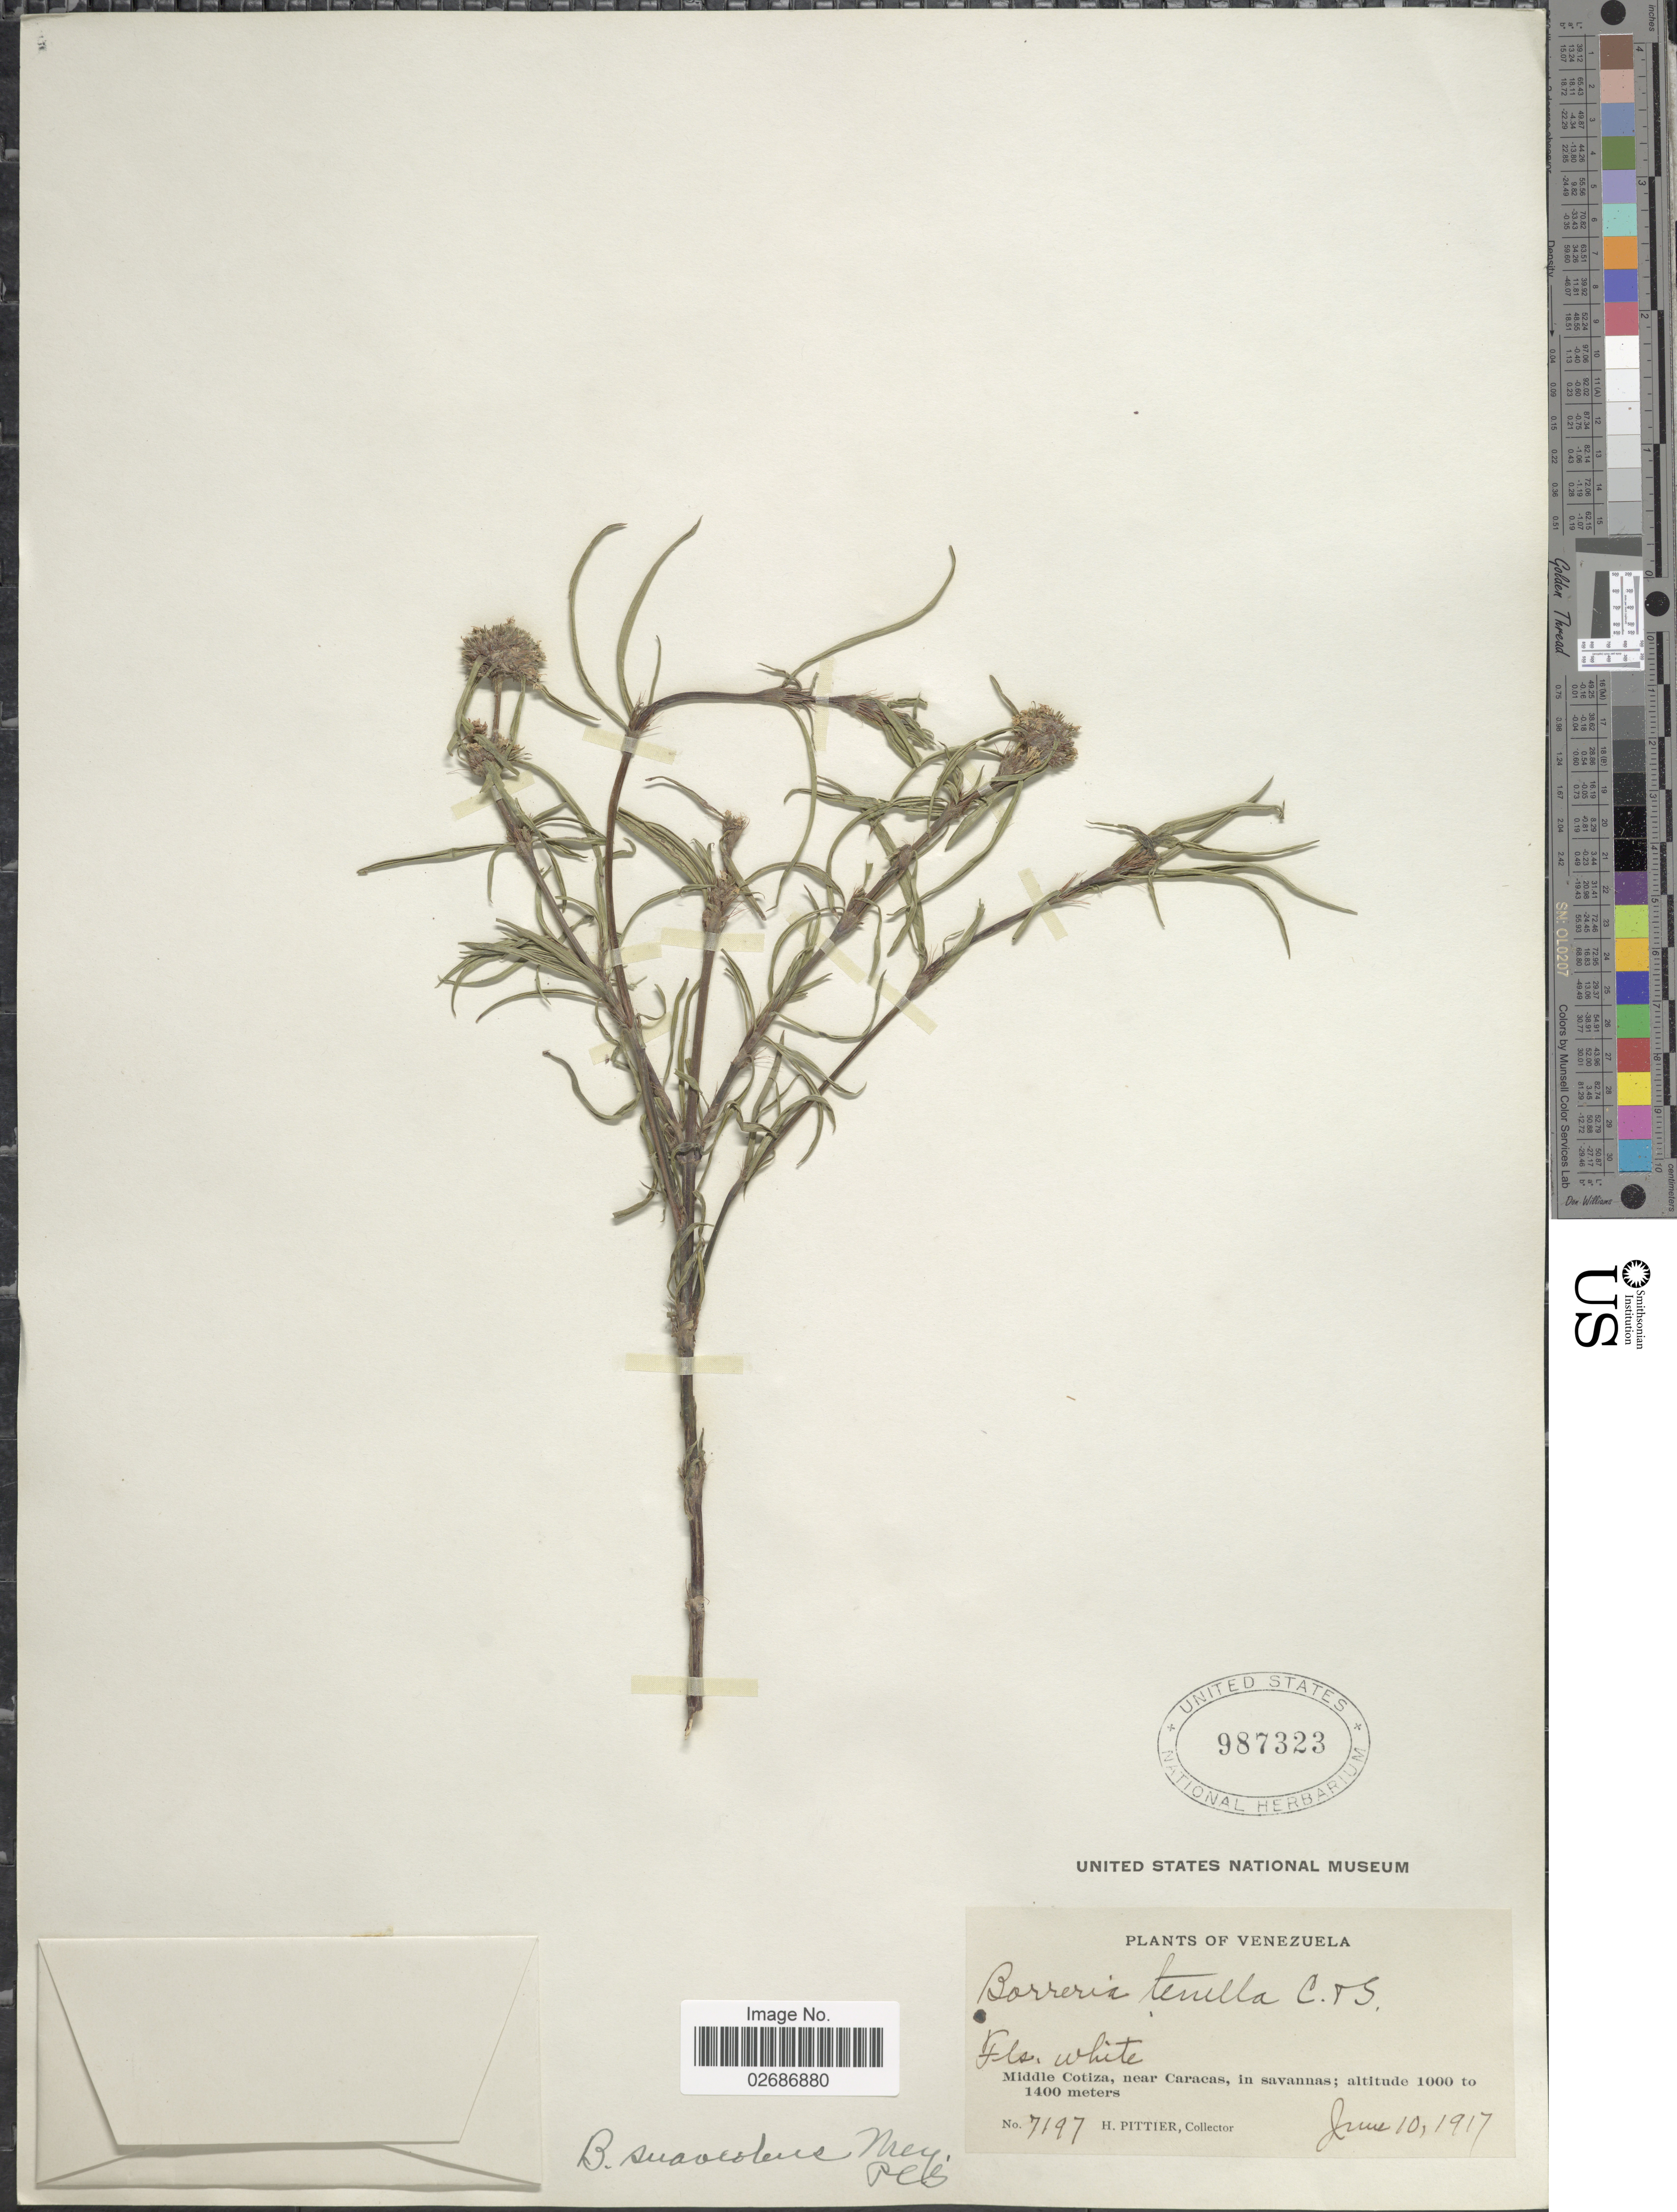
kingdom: Plantae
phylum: Tracheophyta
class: Magnoliopsida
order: Gentianales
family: Rubiaceae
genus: Borreria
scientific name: Borreria suaveolens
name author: G. Mey.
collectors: H. F. Pittier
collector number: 7197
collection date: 1917-06-10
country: Venezuela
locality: Middle Cotiza, in savannas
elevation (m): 1000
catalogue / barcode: US 987323